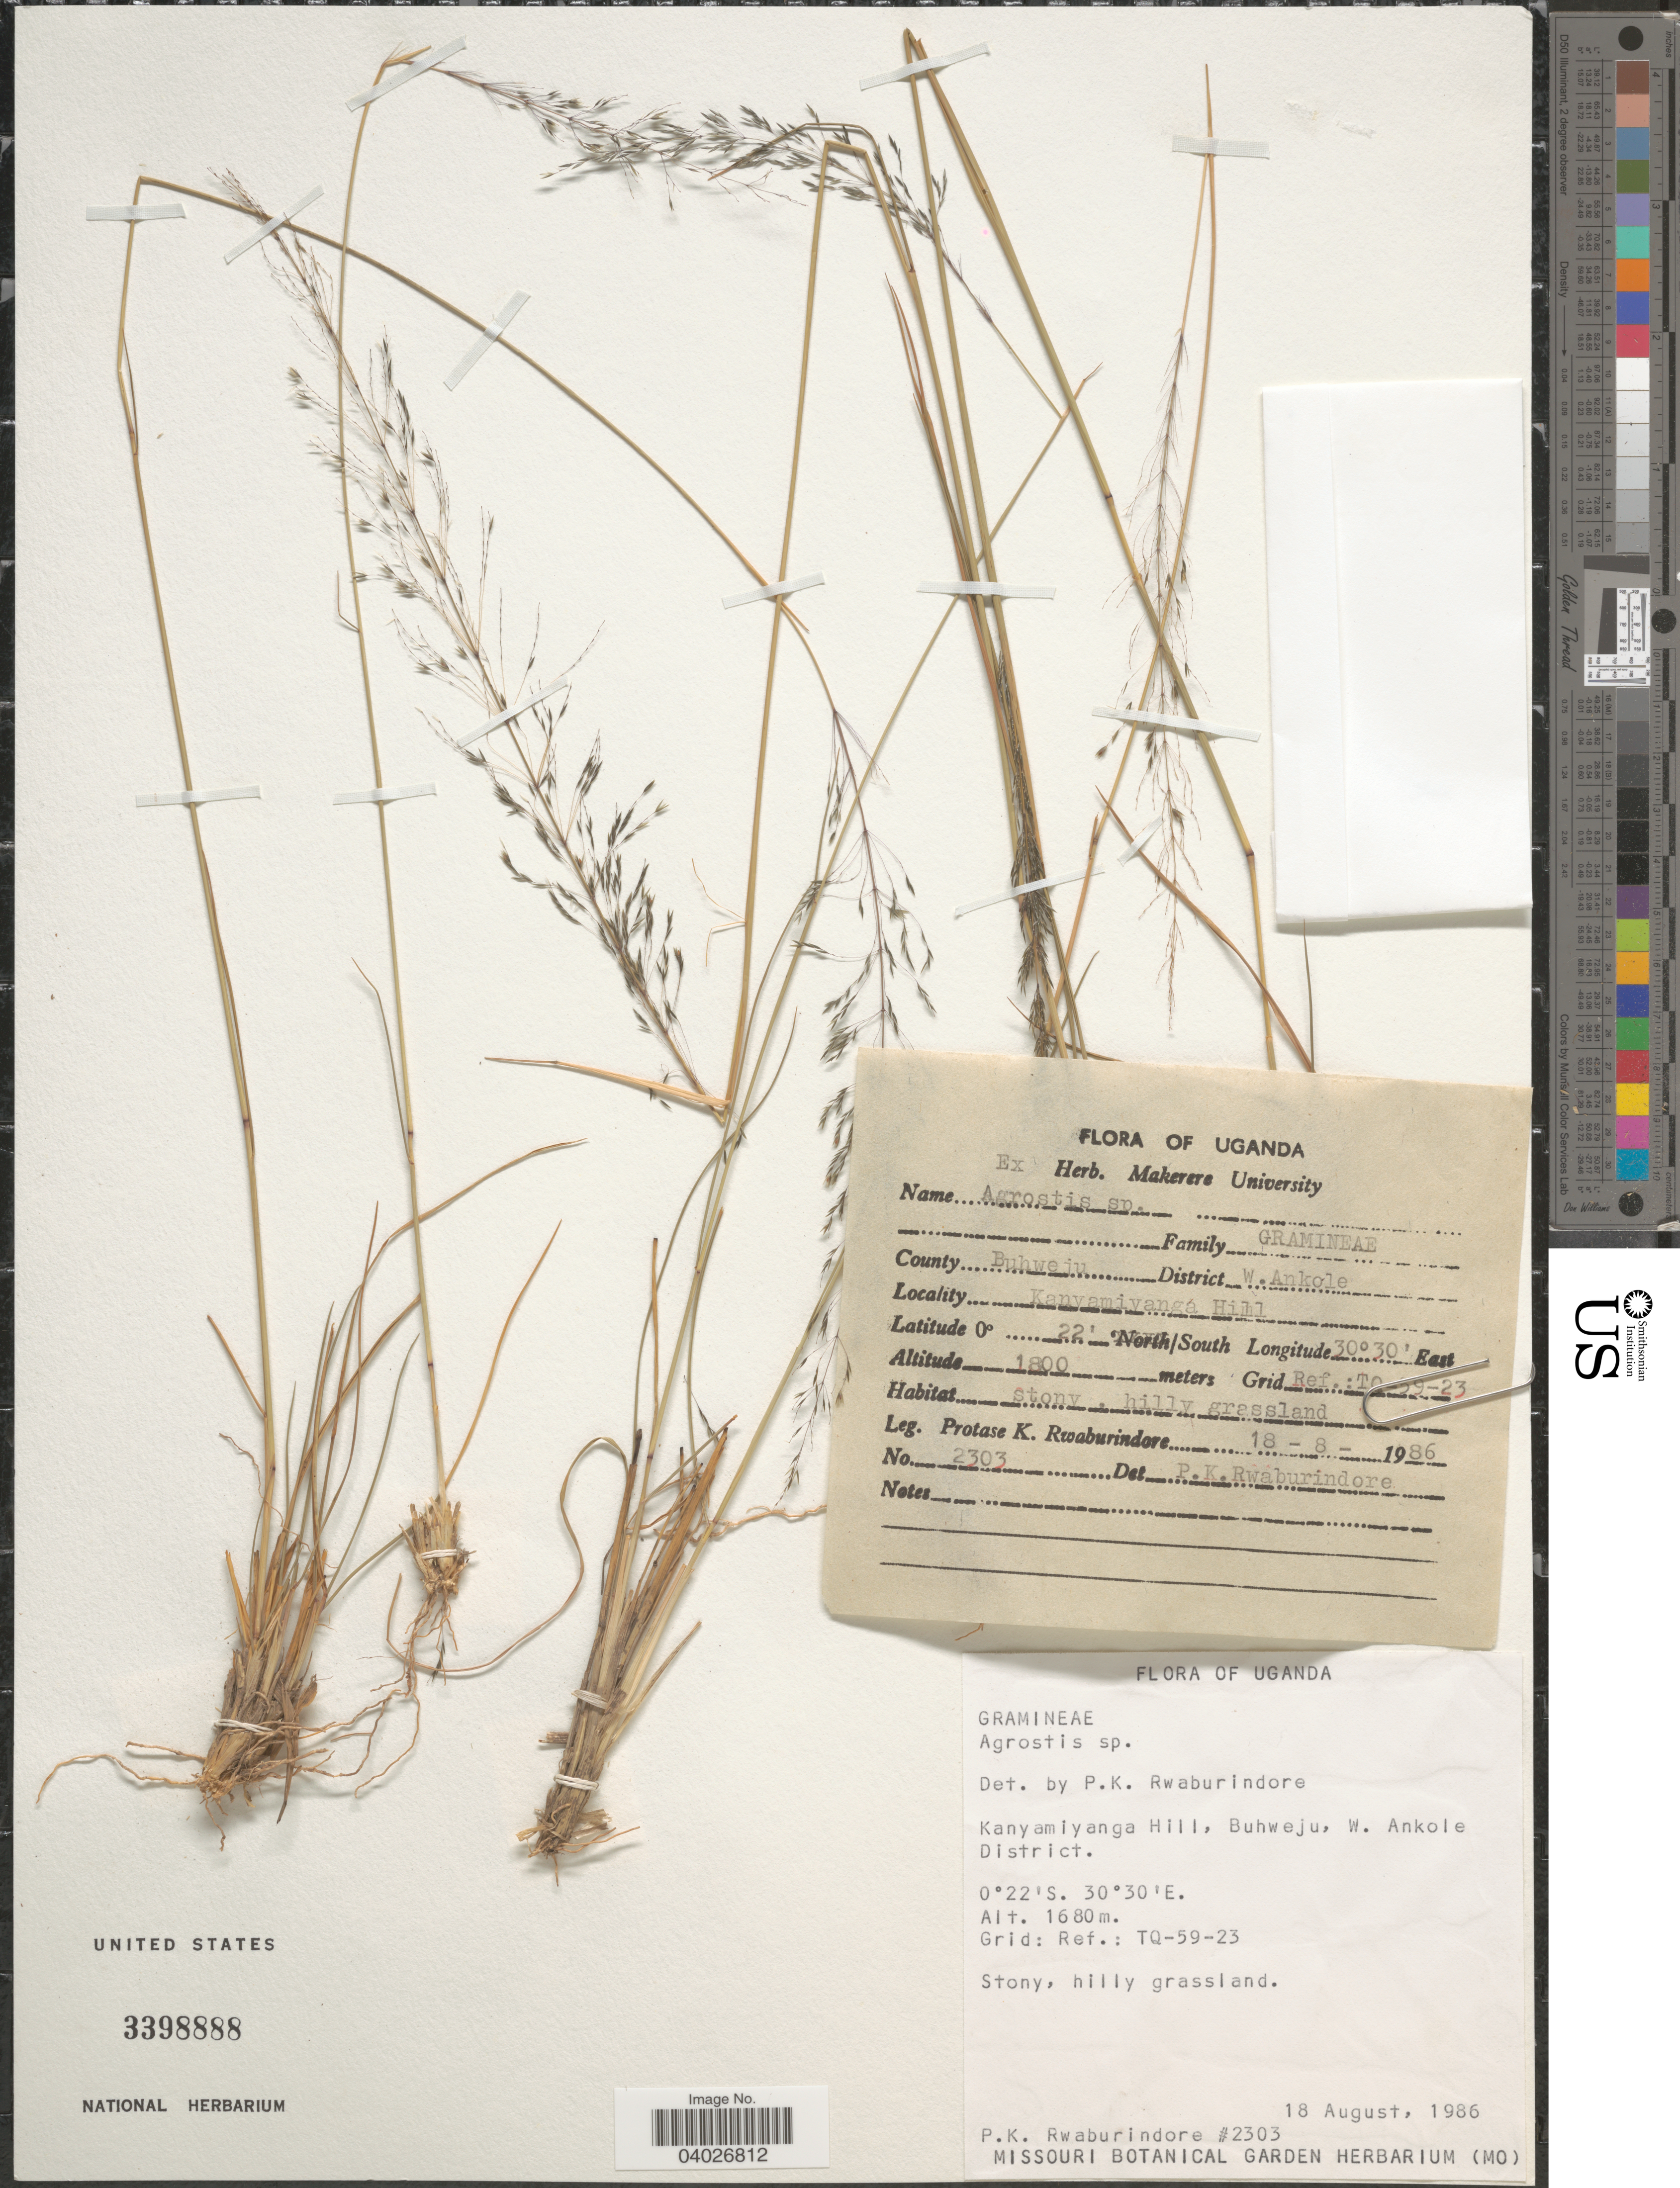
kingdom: Plantae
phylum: Tracheophyta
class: Liliopsida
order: Poales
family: Poaceae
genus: Agrostis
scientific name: Agrostis sp.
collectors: P. Rwaburindore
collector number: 2303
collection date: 1986-08-18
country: Uganda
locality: County Buhweju. District W. Ankole. Kanyamiyanga Hill. Grid: Ref.: TQ-59-23.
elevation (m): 1680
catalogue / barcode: US 3398888